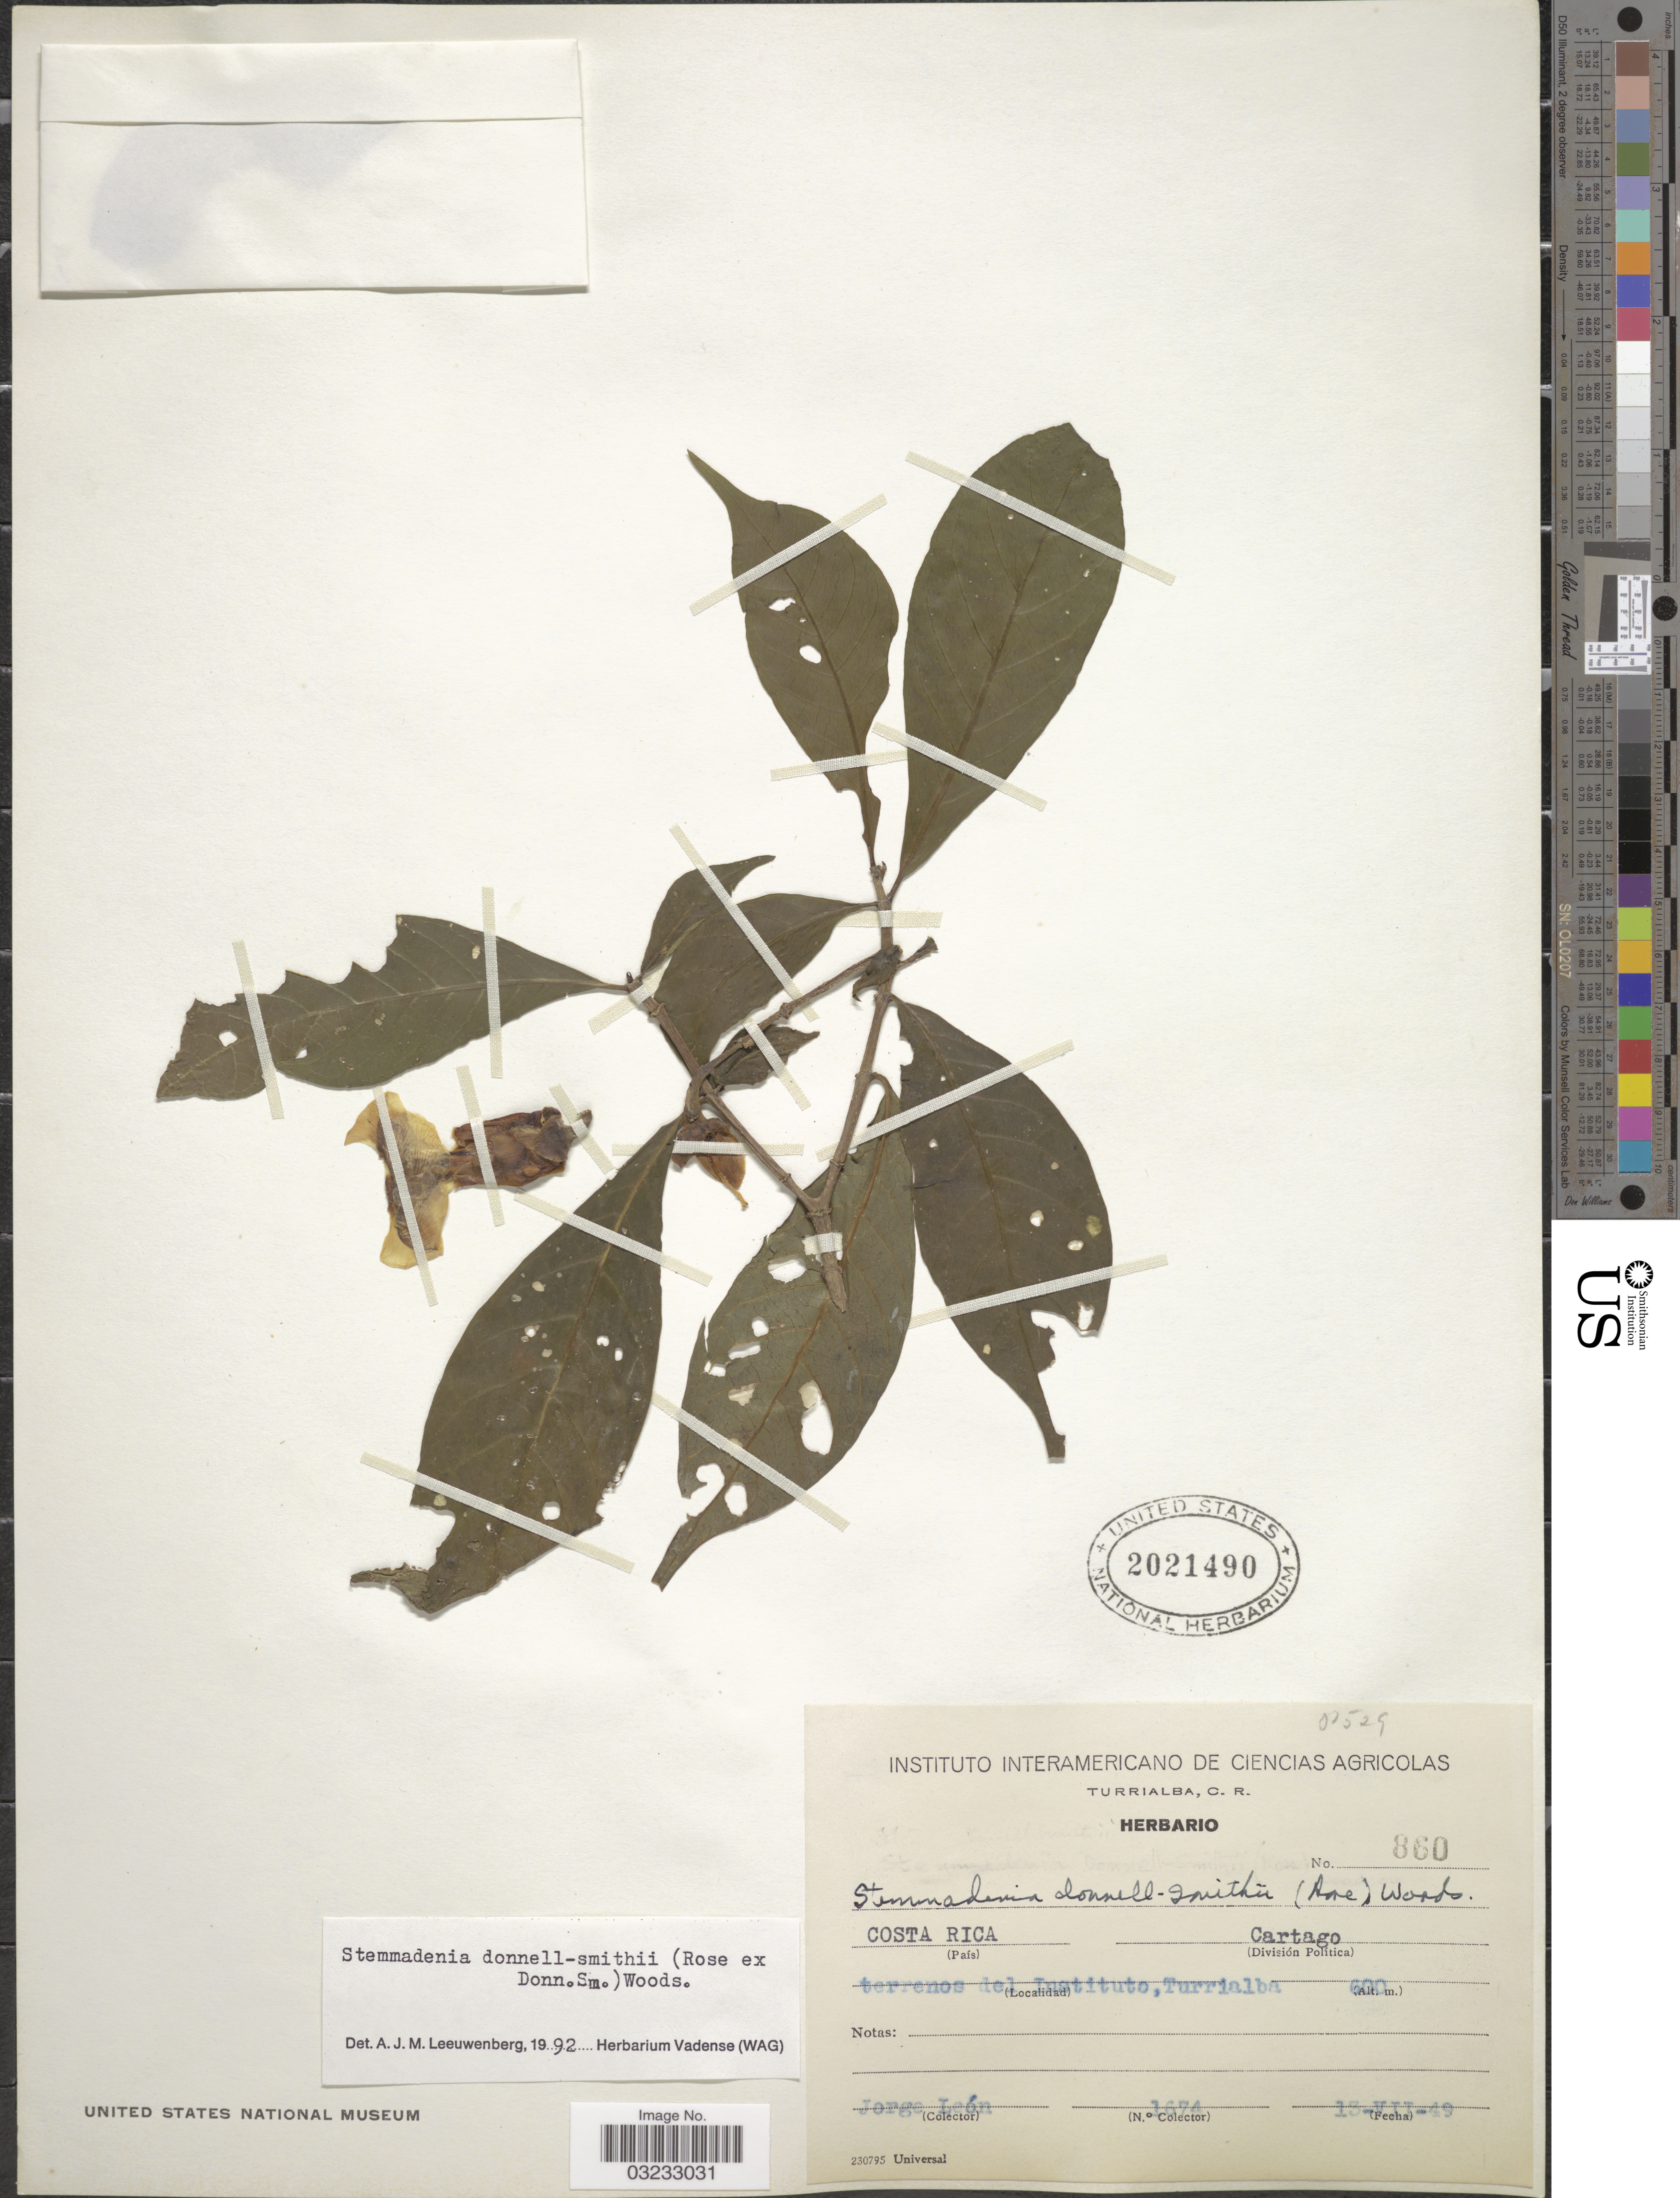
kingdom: Plantae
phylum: Tracheophyta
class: Magnoliopsida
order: Gentianales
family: Apocynaceae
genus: Stemmadenia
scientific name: Stemmadenia donnell-smithii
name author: (Rose ex Donn. Sm.) Woodson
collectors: J. León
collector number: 1674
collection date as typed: Transcribed d/m/y: 13/7/49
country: Costa Rica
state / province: Cartago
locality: Terrenos del Instituto, Turrialba.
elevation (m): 600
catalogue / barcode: US 2021490